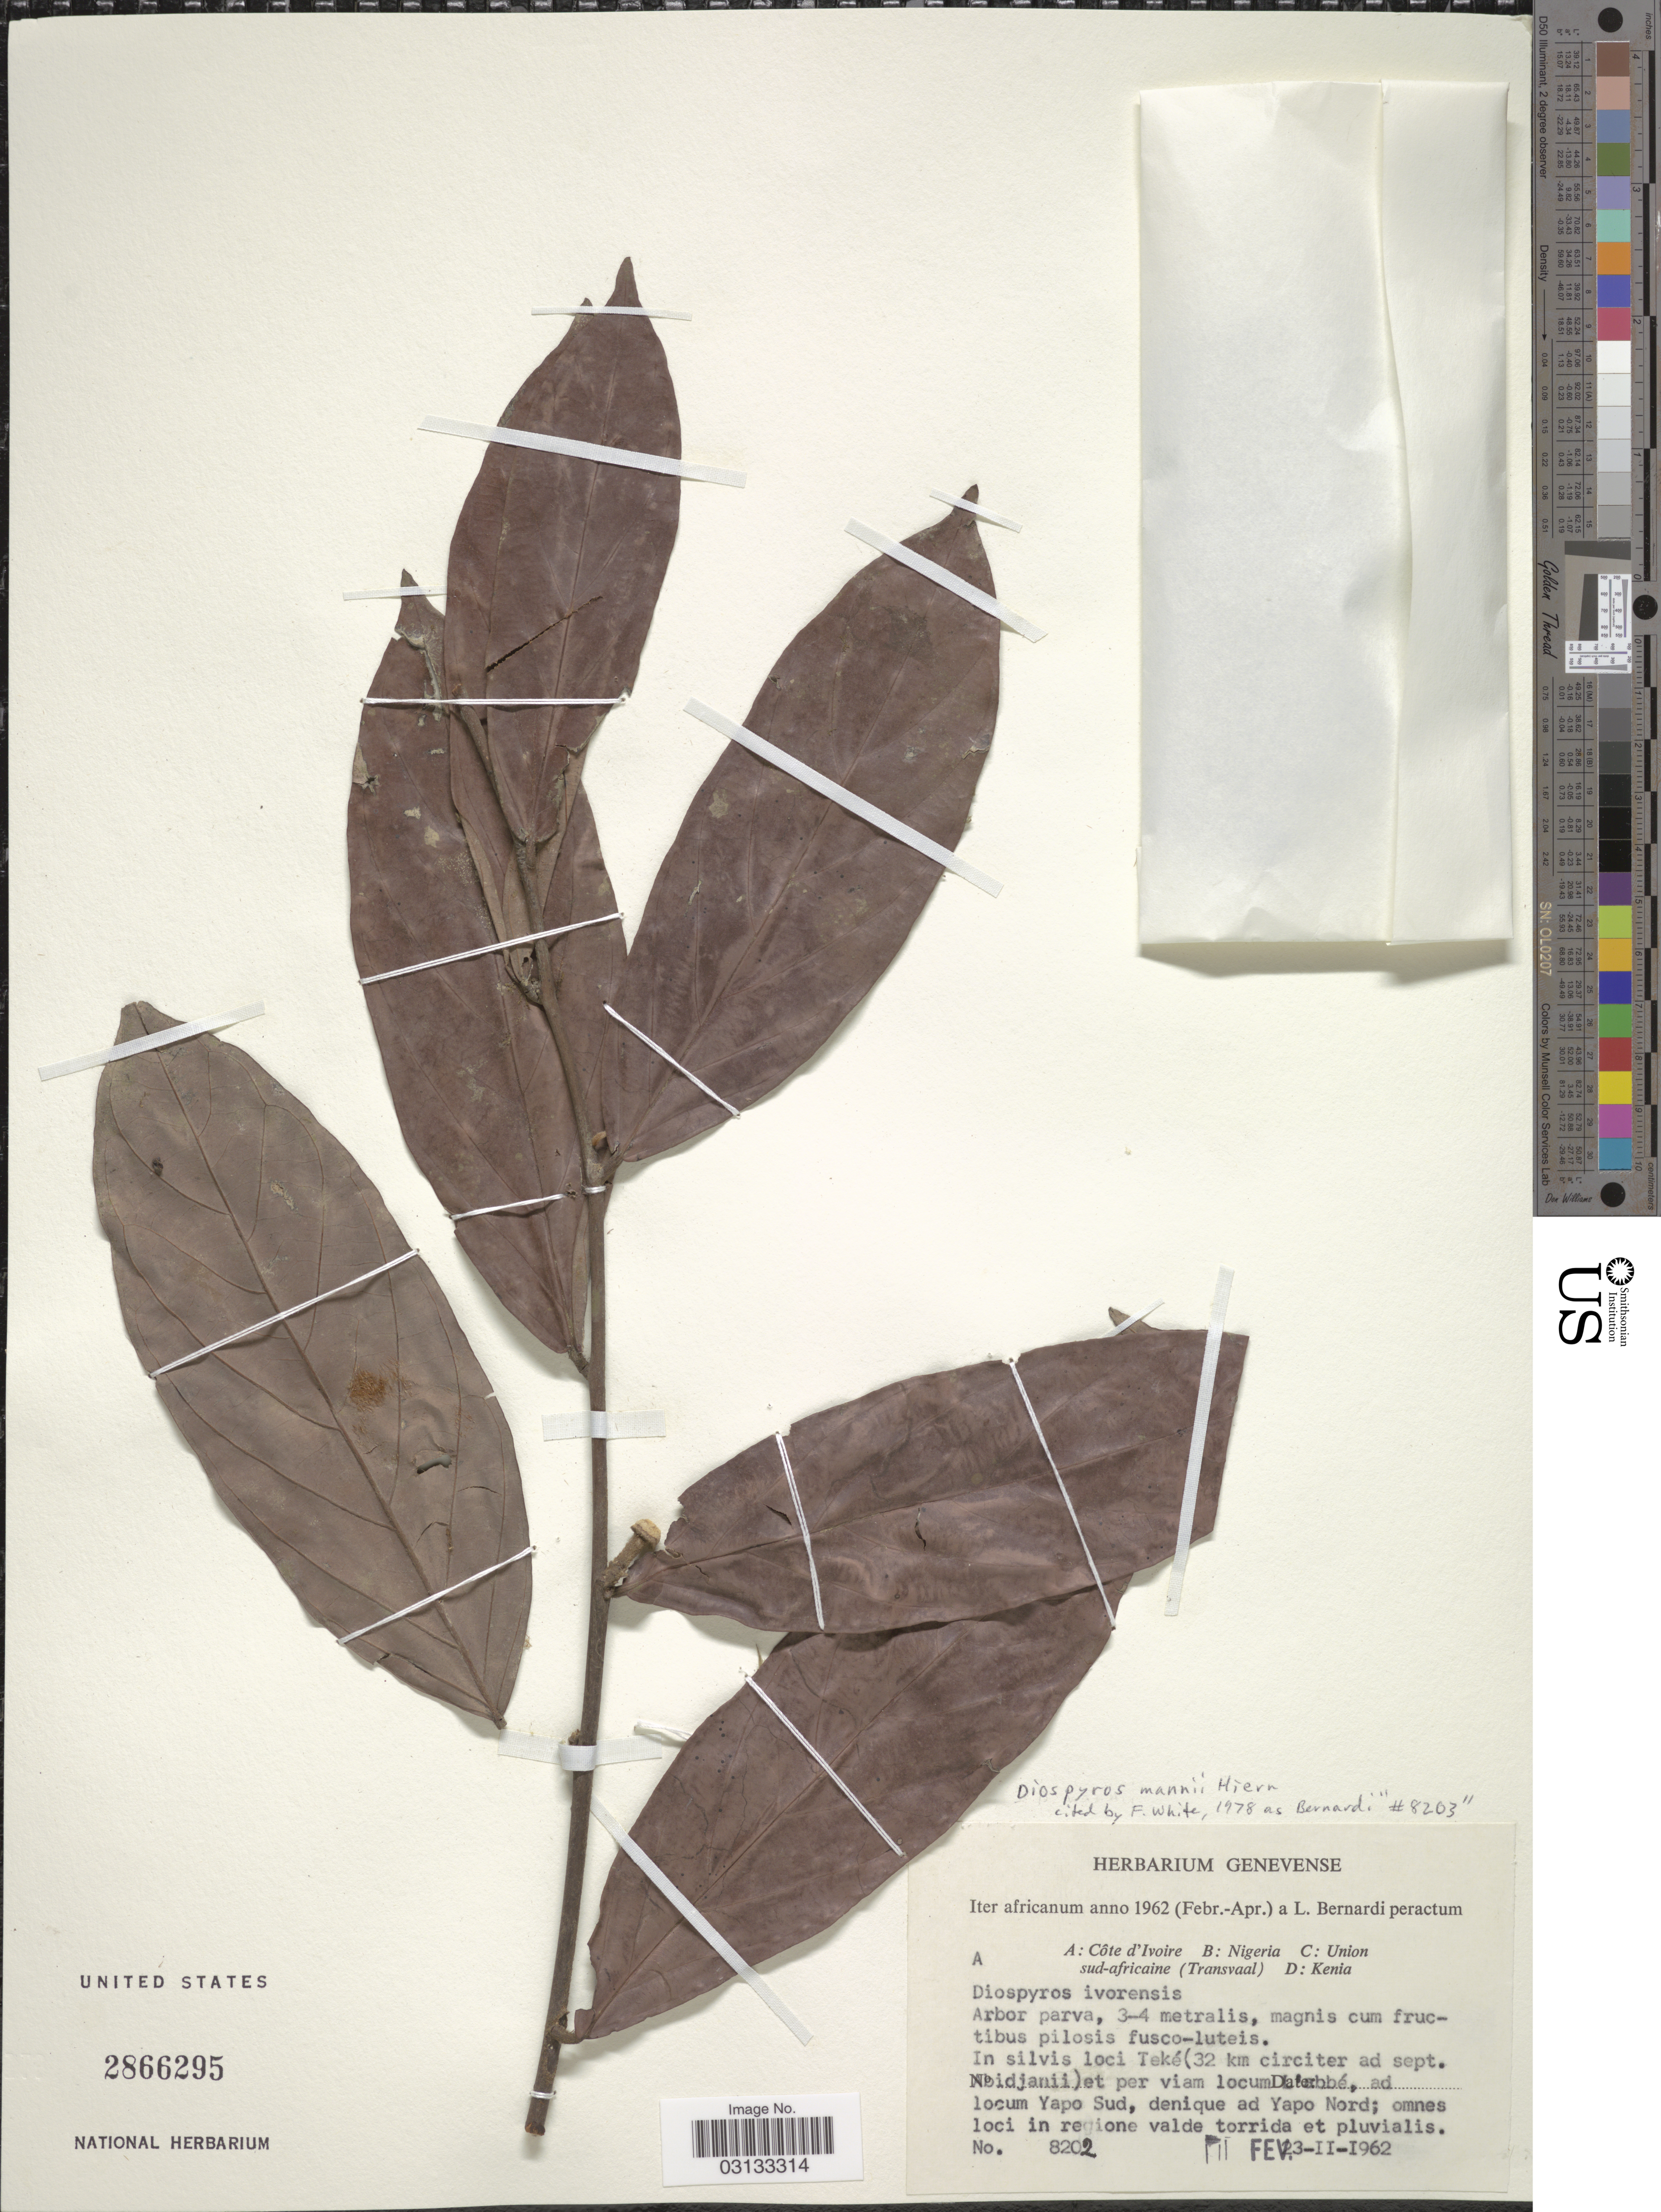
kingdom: Plantae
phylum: Tracheophyta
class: Magnoliopsida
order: Ericales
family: Ebenaceae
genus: Diospyros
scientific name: Diospyros mannii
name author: Hiern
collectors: L. Bernardi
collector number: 8202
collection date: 1962-02-23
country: Ivory Coast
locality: Côte d'Ivoire, In silvis loci Teké (32 km circiter ad sept. Abidjanii)et per viam locum [illegible text]bbé, ad locum Yapo Sud, denique ad Yapo Nord.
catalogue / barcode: US 2866295